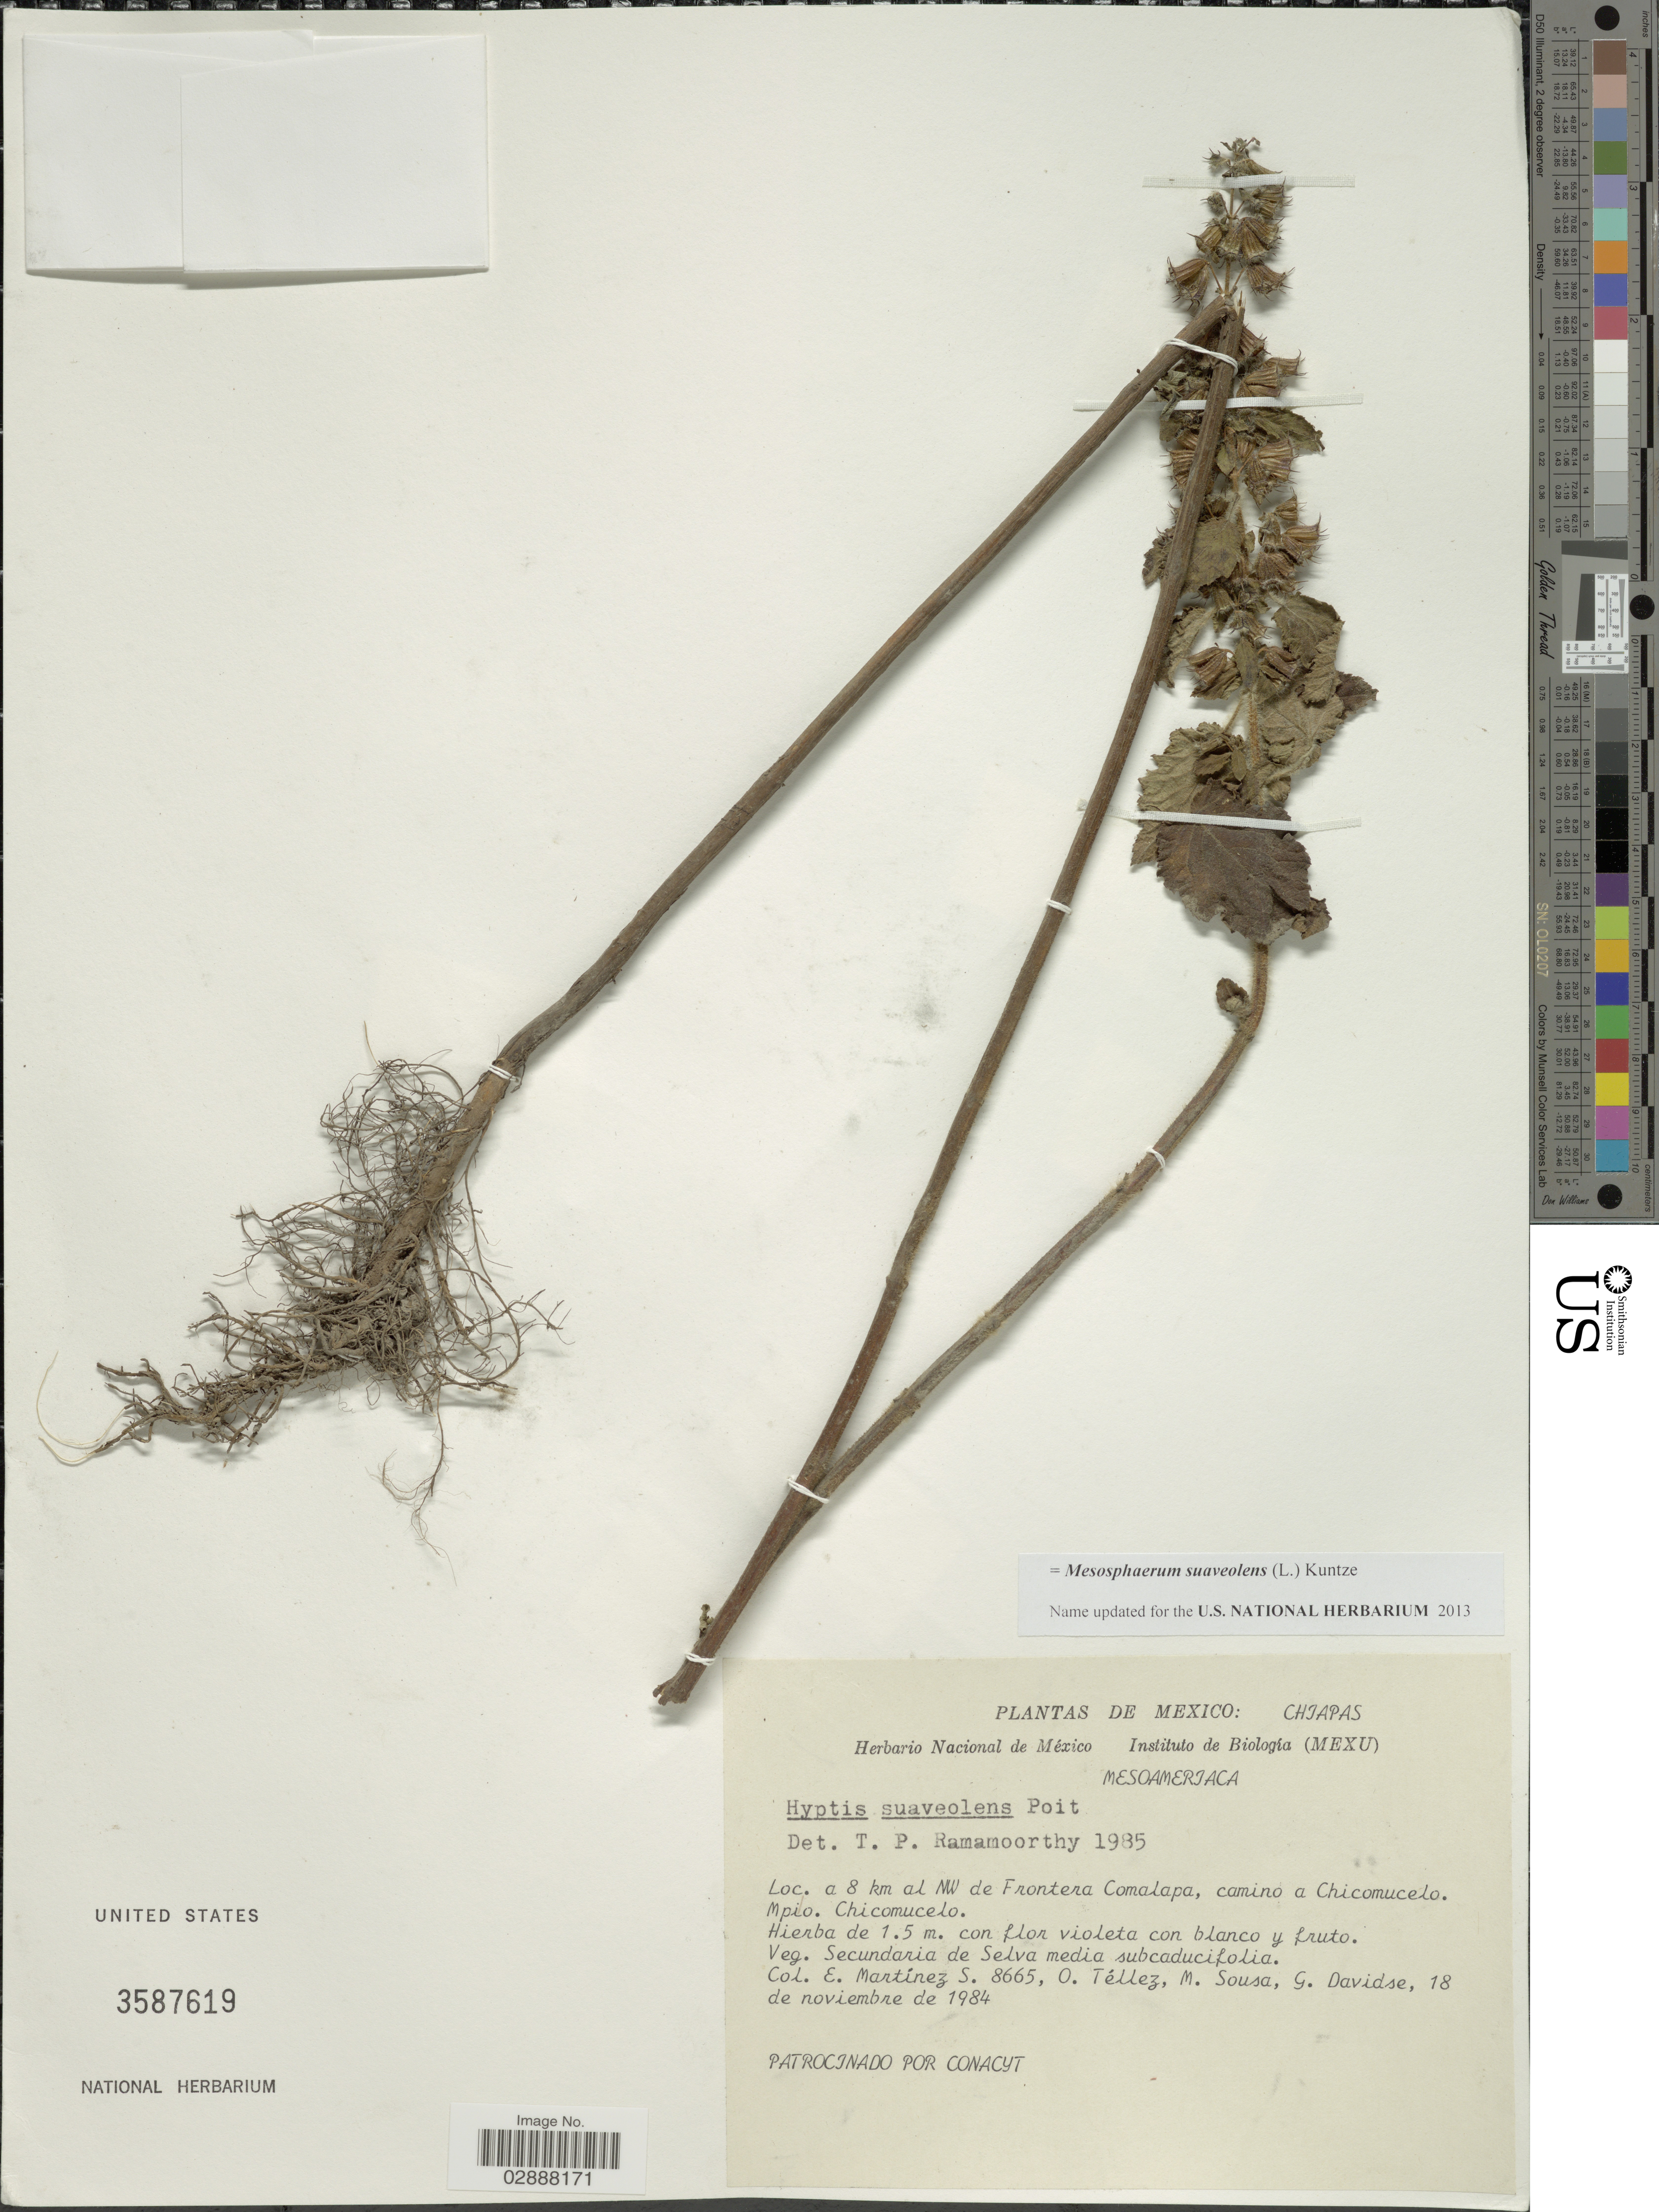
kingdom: Plantae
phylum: Tracheophyta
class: Magnoliopsida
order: Lamiales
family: Lamiaceae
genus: Mesosphaerum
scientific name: Mesosphaerum suaveolens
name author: (L.) Kuntze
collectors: E. M. Martínez S., O. Tellez, M. Sousa & G. Davidse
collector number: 8665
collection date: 1984-11-18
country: Mexico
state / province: Chiapas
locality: A 8 km al NW de Frontera Comalapa, camino a Chicomucelo. Mpio Chicomucelo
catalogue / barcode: US 3587619